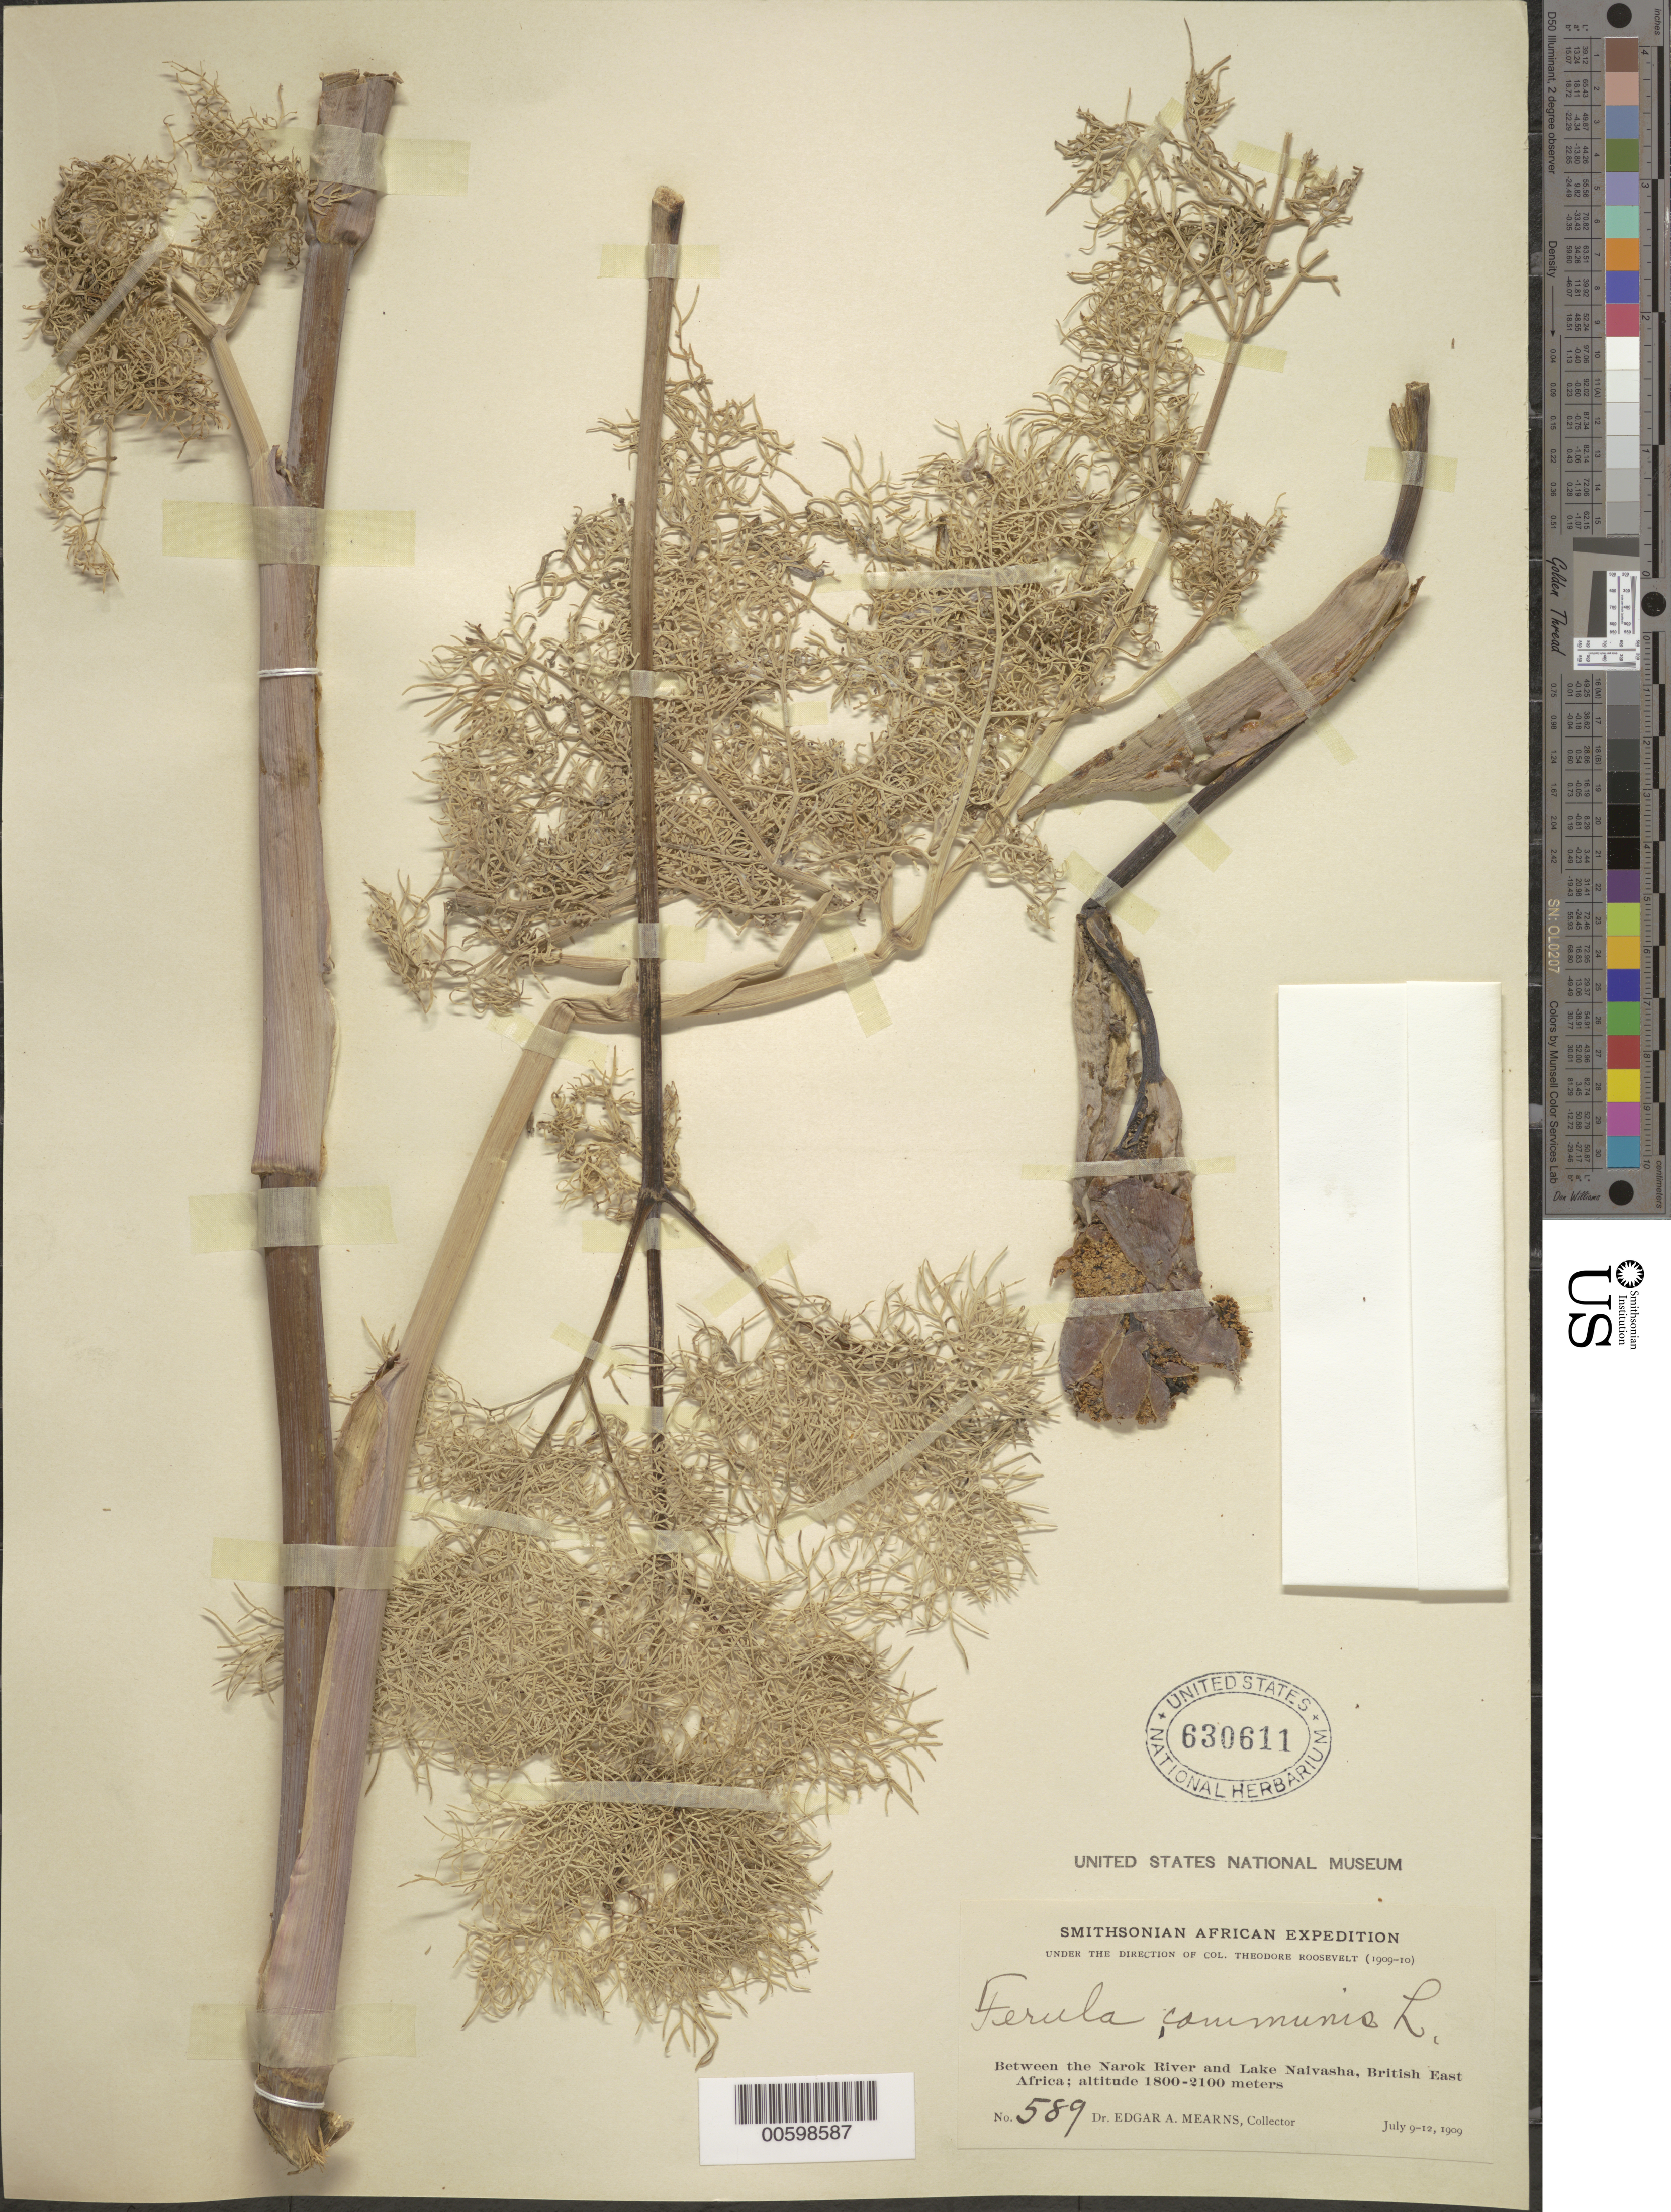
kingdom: Plantae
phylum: Tracheophyta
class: Magnoliopsida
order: Apiales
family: Apiaceae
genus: Ferula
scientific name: Ferula communis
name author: L.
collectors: E. A. Mearns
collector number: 589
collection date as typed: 09 Jul 1909 to 12 Jul 1909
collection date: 1909-07-09/1909-07-12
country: Kenya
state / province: Nakuru / Narok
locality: Between the Narok river and Lake Naivasha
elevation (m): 1800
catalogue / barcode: US 630611